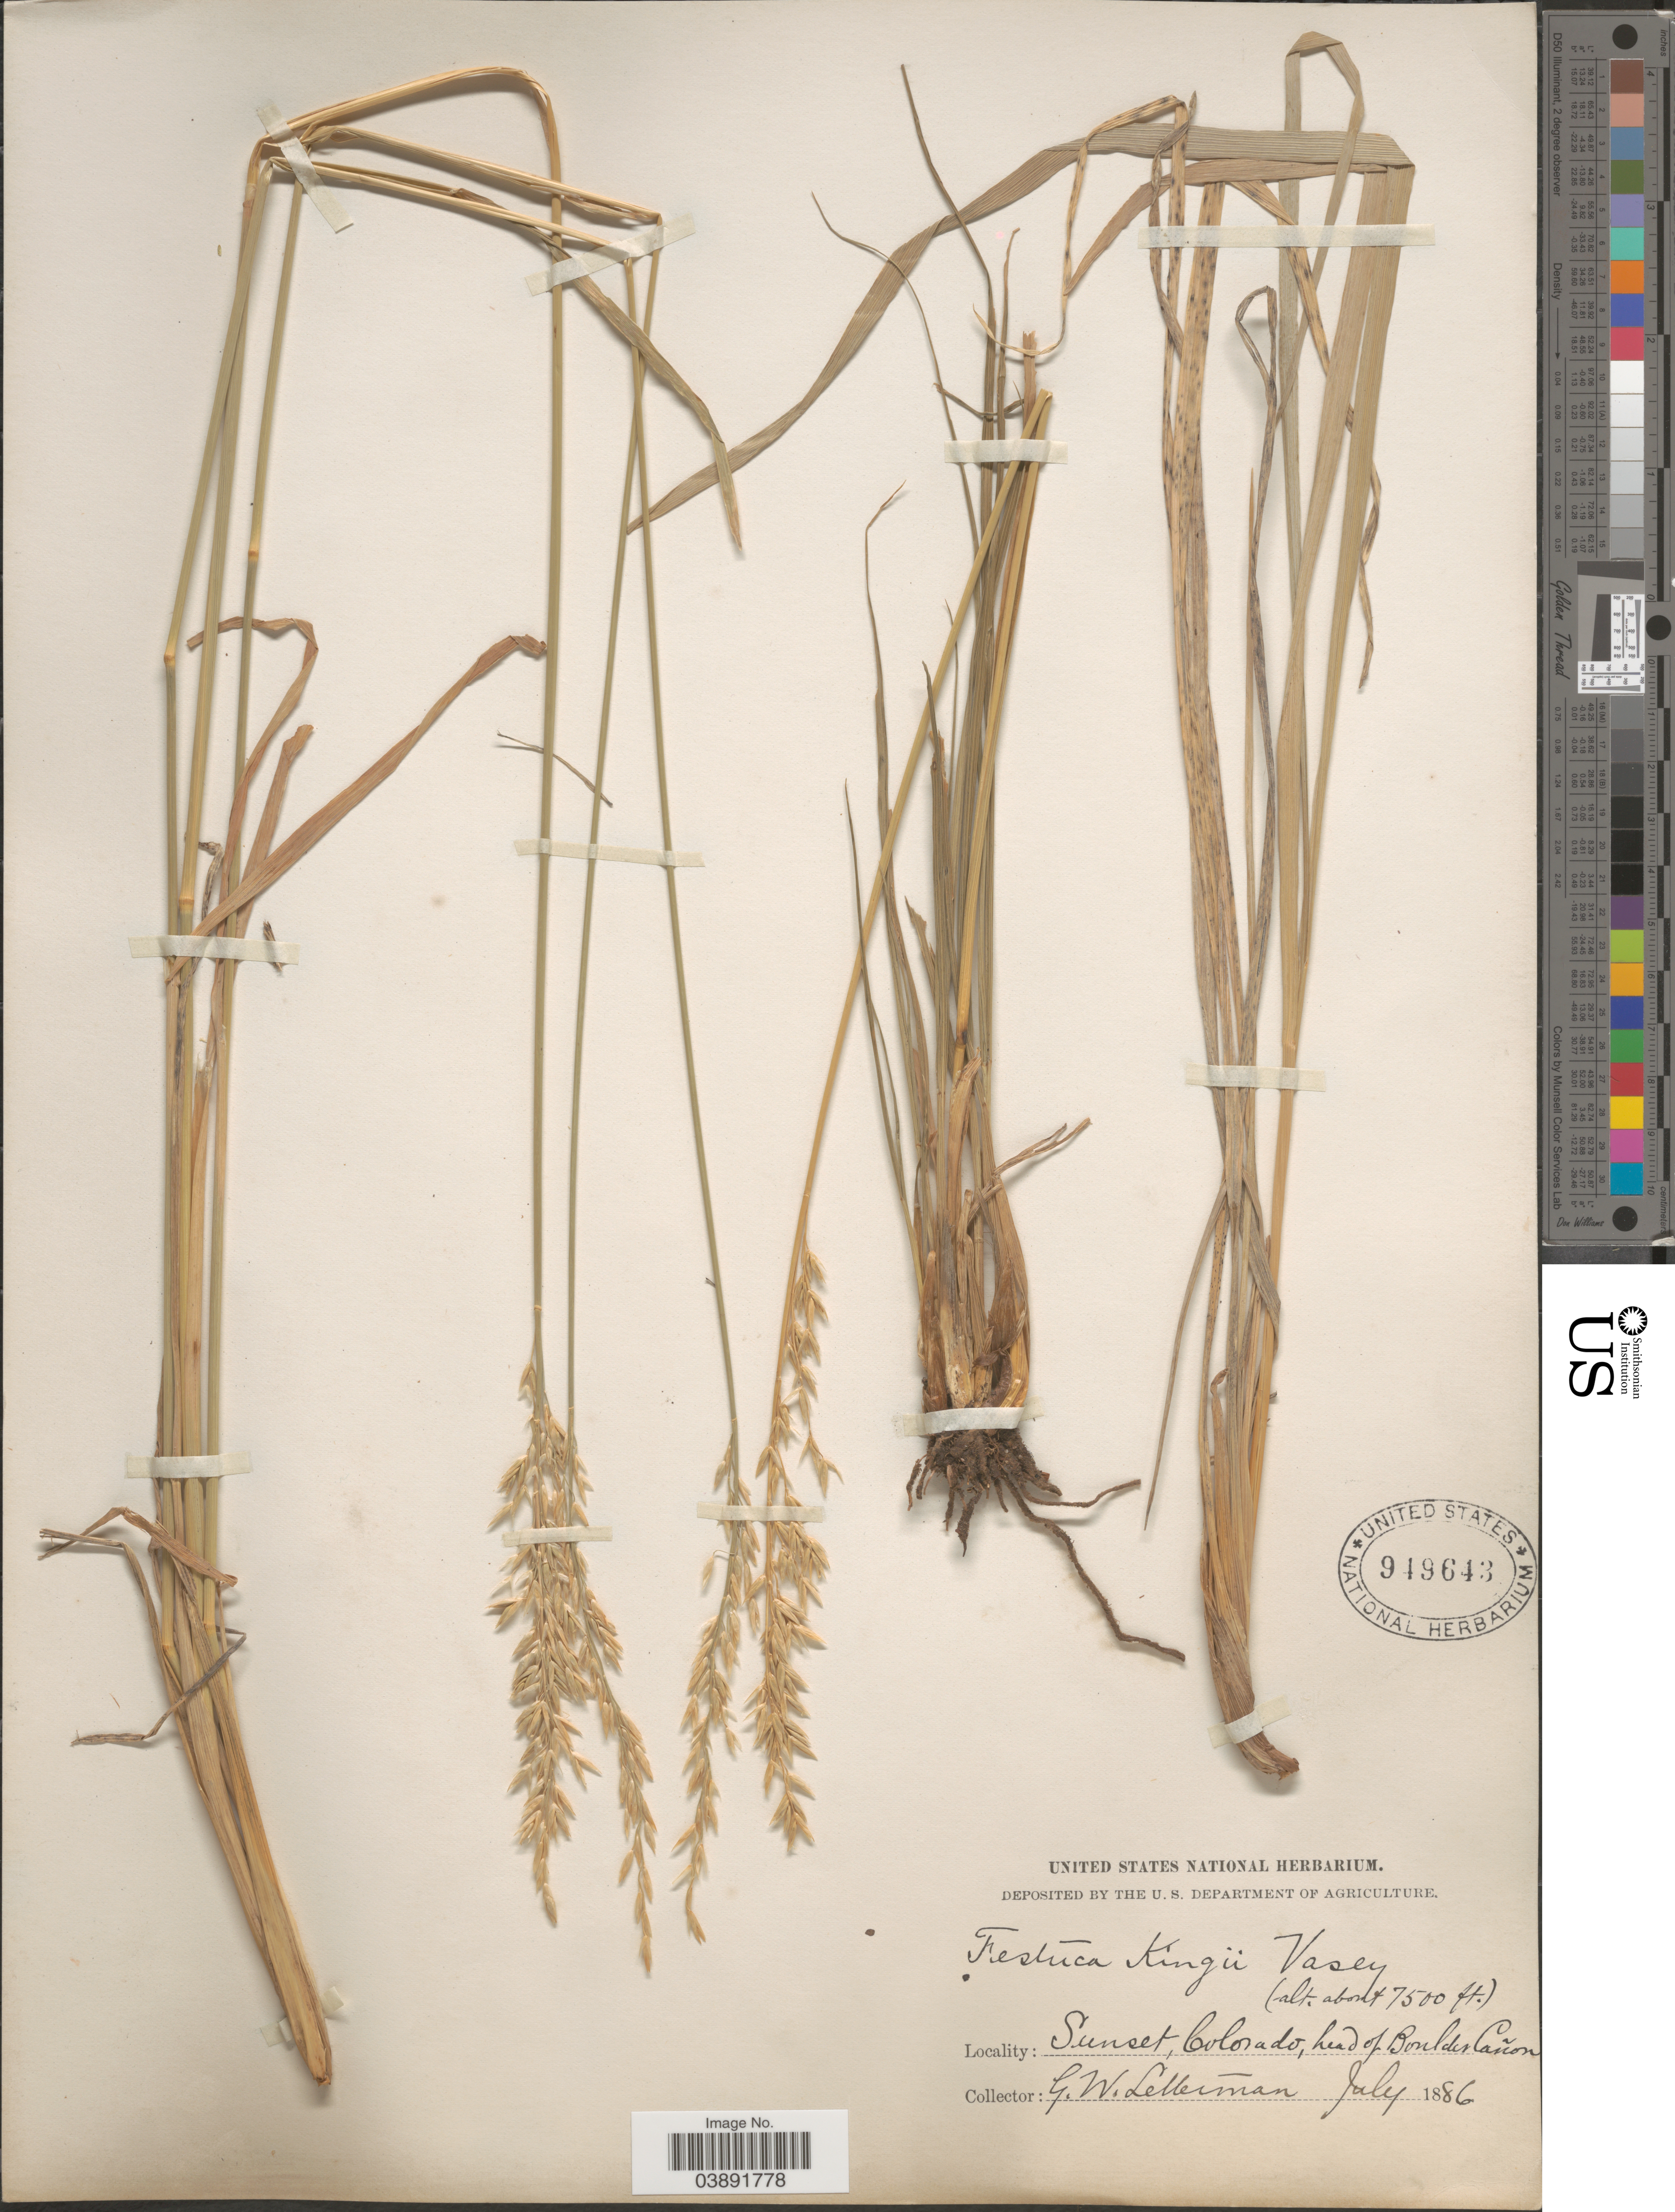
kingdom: Plantae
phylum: Tracheophyta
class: Liliopsida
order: Poales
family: Poaceae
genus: Hesperochloa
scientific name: Hesperochloa kingii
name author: (S. Watson) Rydb.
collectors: G. W. Letterman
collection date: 1886-07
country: United States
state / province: Colorado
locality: Sunset, head of Boulder Cañon.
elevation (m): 2286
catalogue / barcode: US 949643